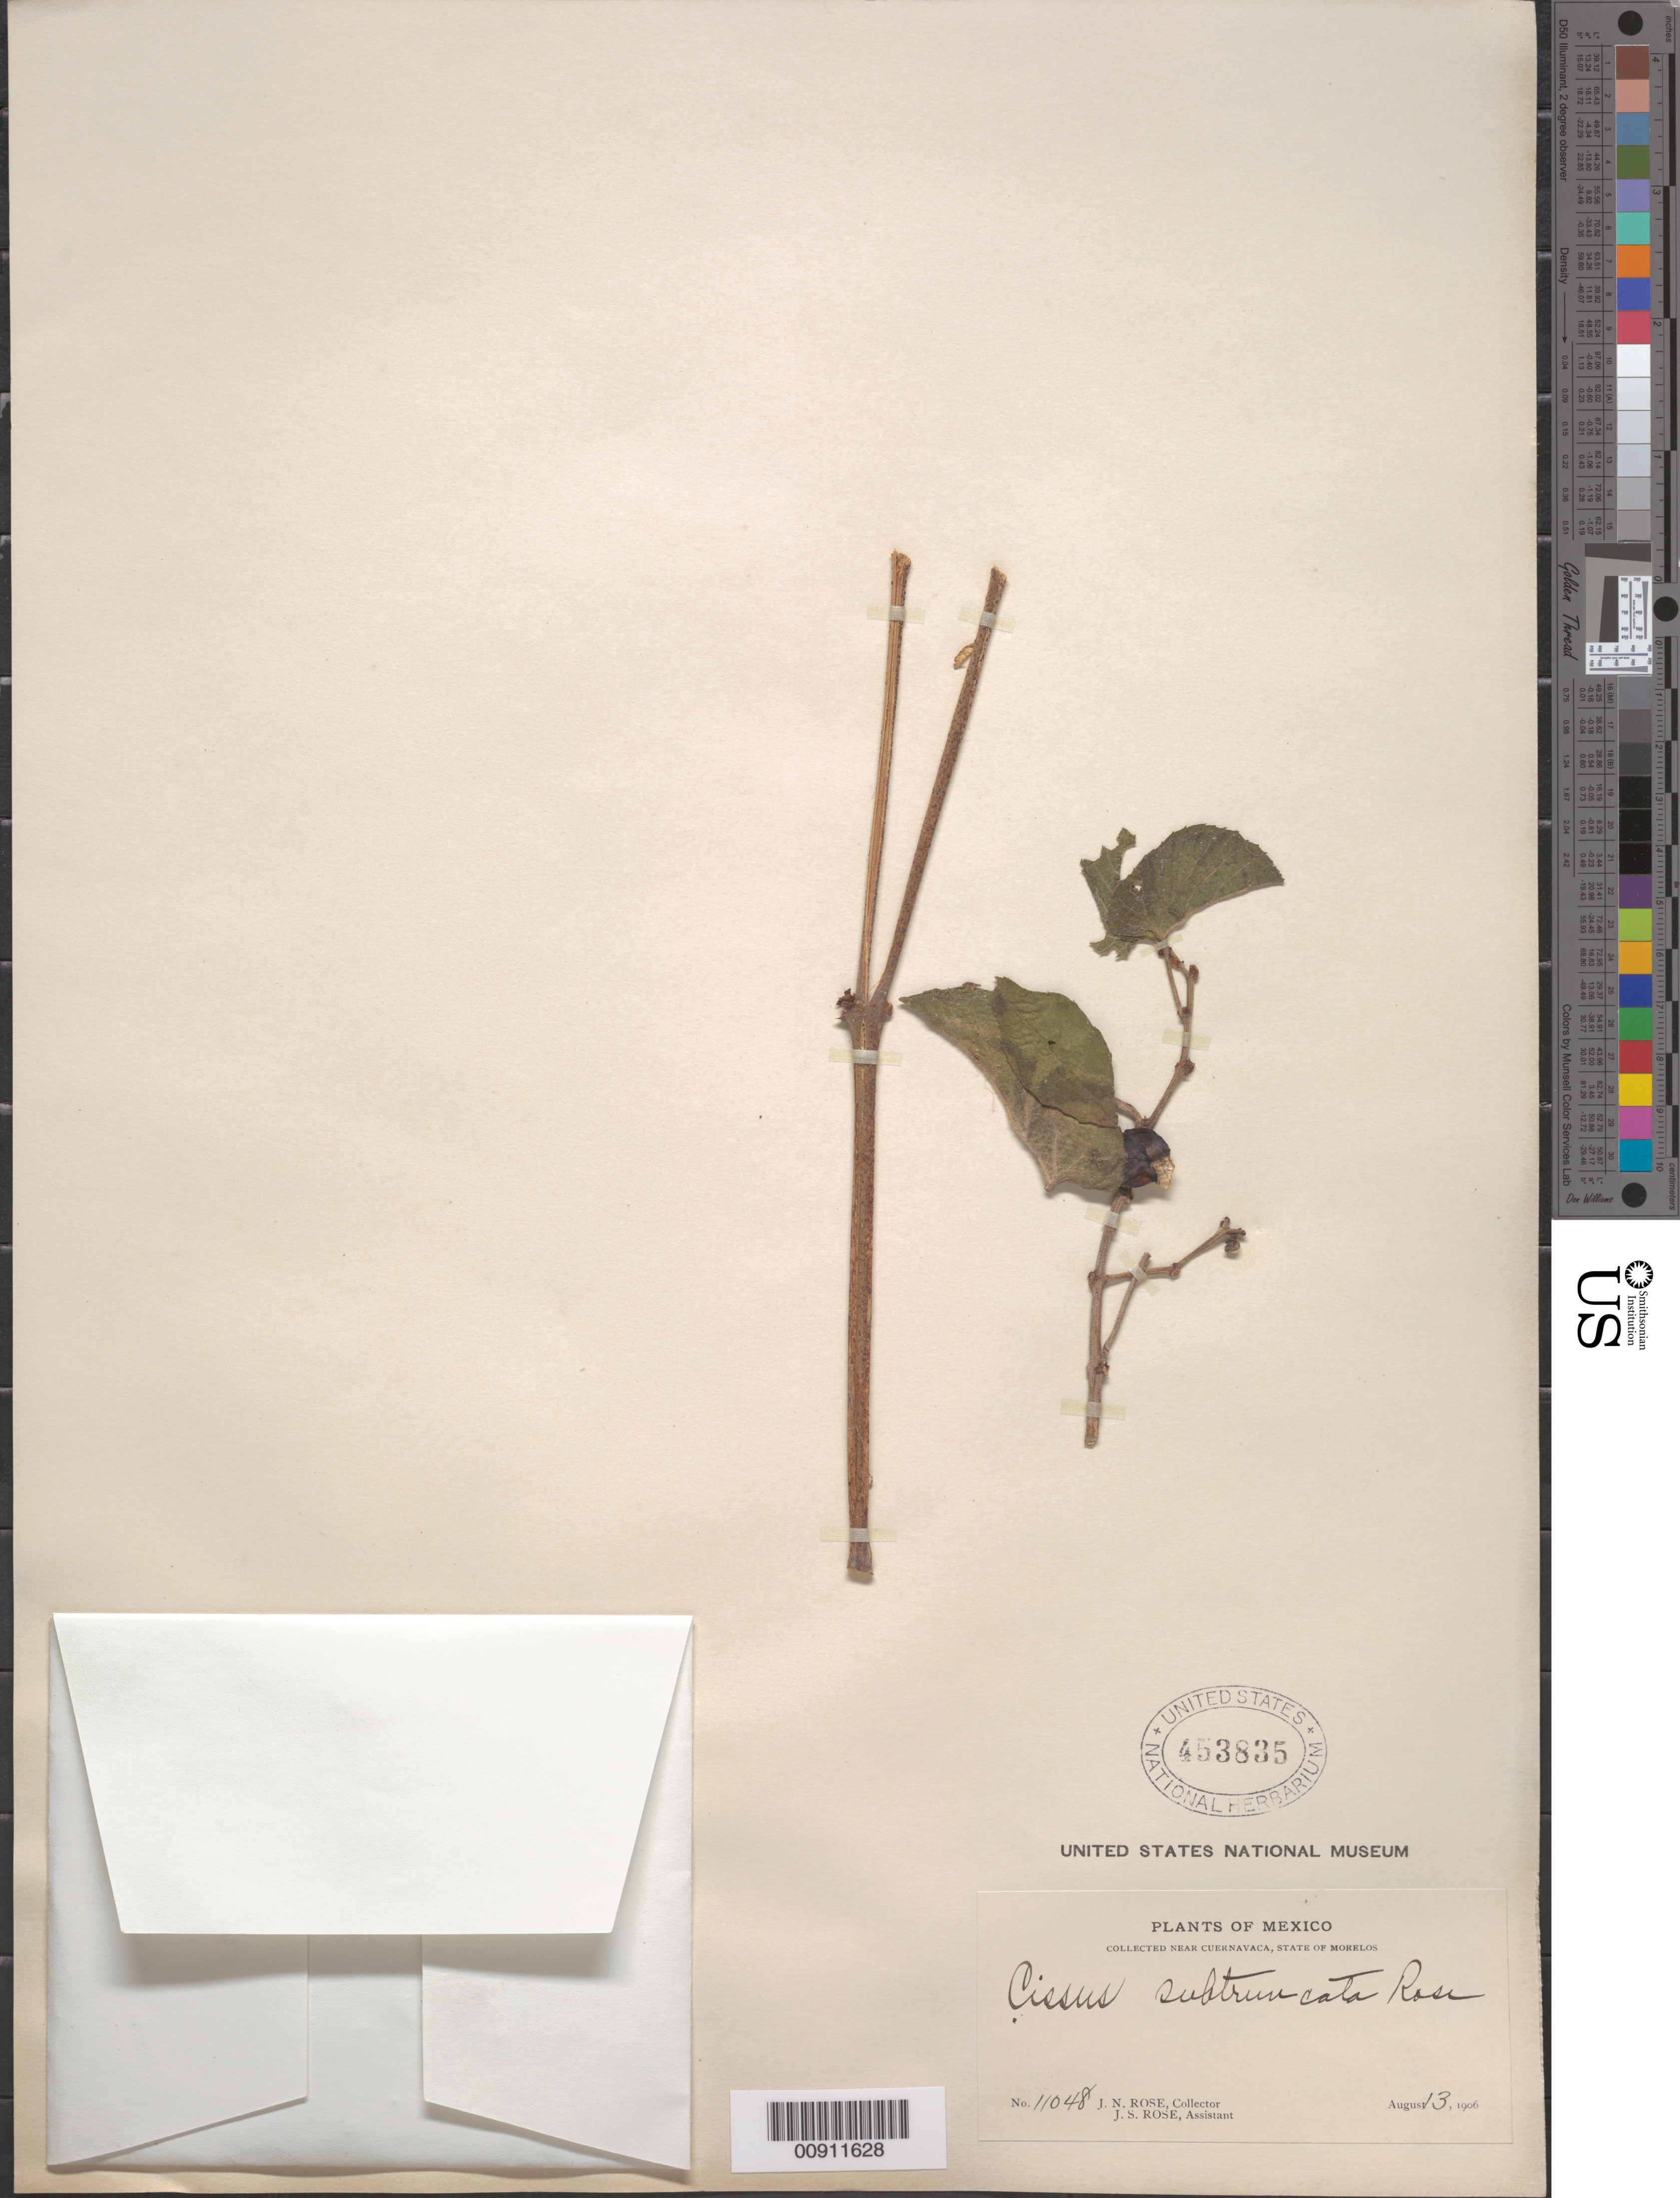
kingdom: Plantae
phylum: Tracheophyta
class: Magnoliopsida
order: Vitales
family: Vitaceae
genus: Cissus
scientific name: Cissus subtruncata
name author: Rose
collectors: J. N. Rose & J. S. Rose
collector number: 11048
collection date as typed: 13 Aug 1906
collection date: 1906-08-13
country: Mexico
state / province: Morelos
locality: Near Cuernavaca, State of Morelos.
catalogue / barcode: US 453835